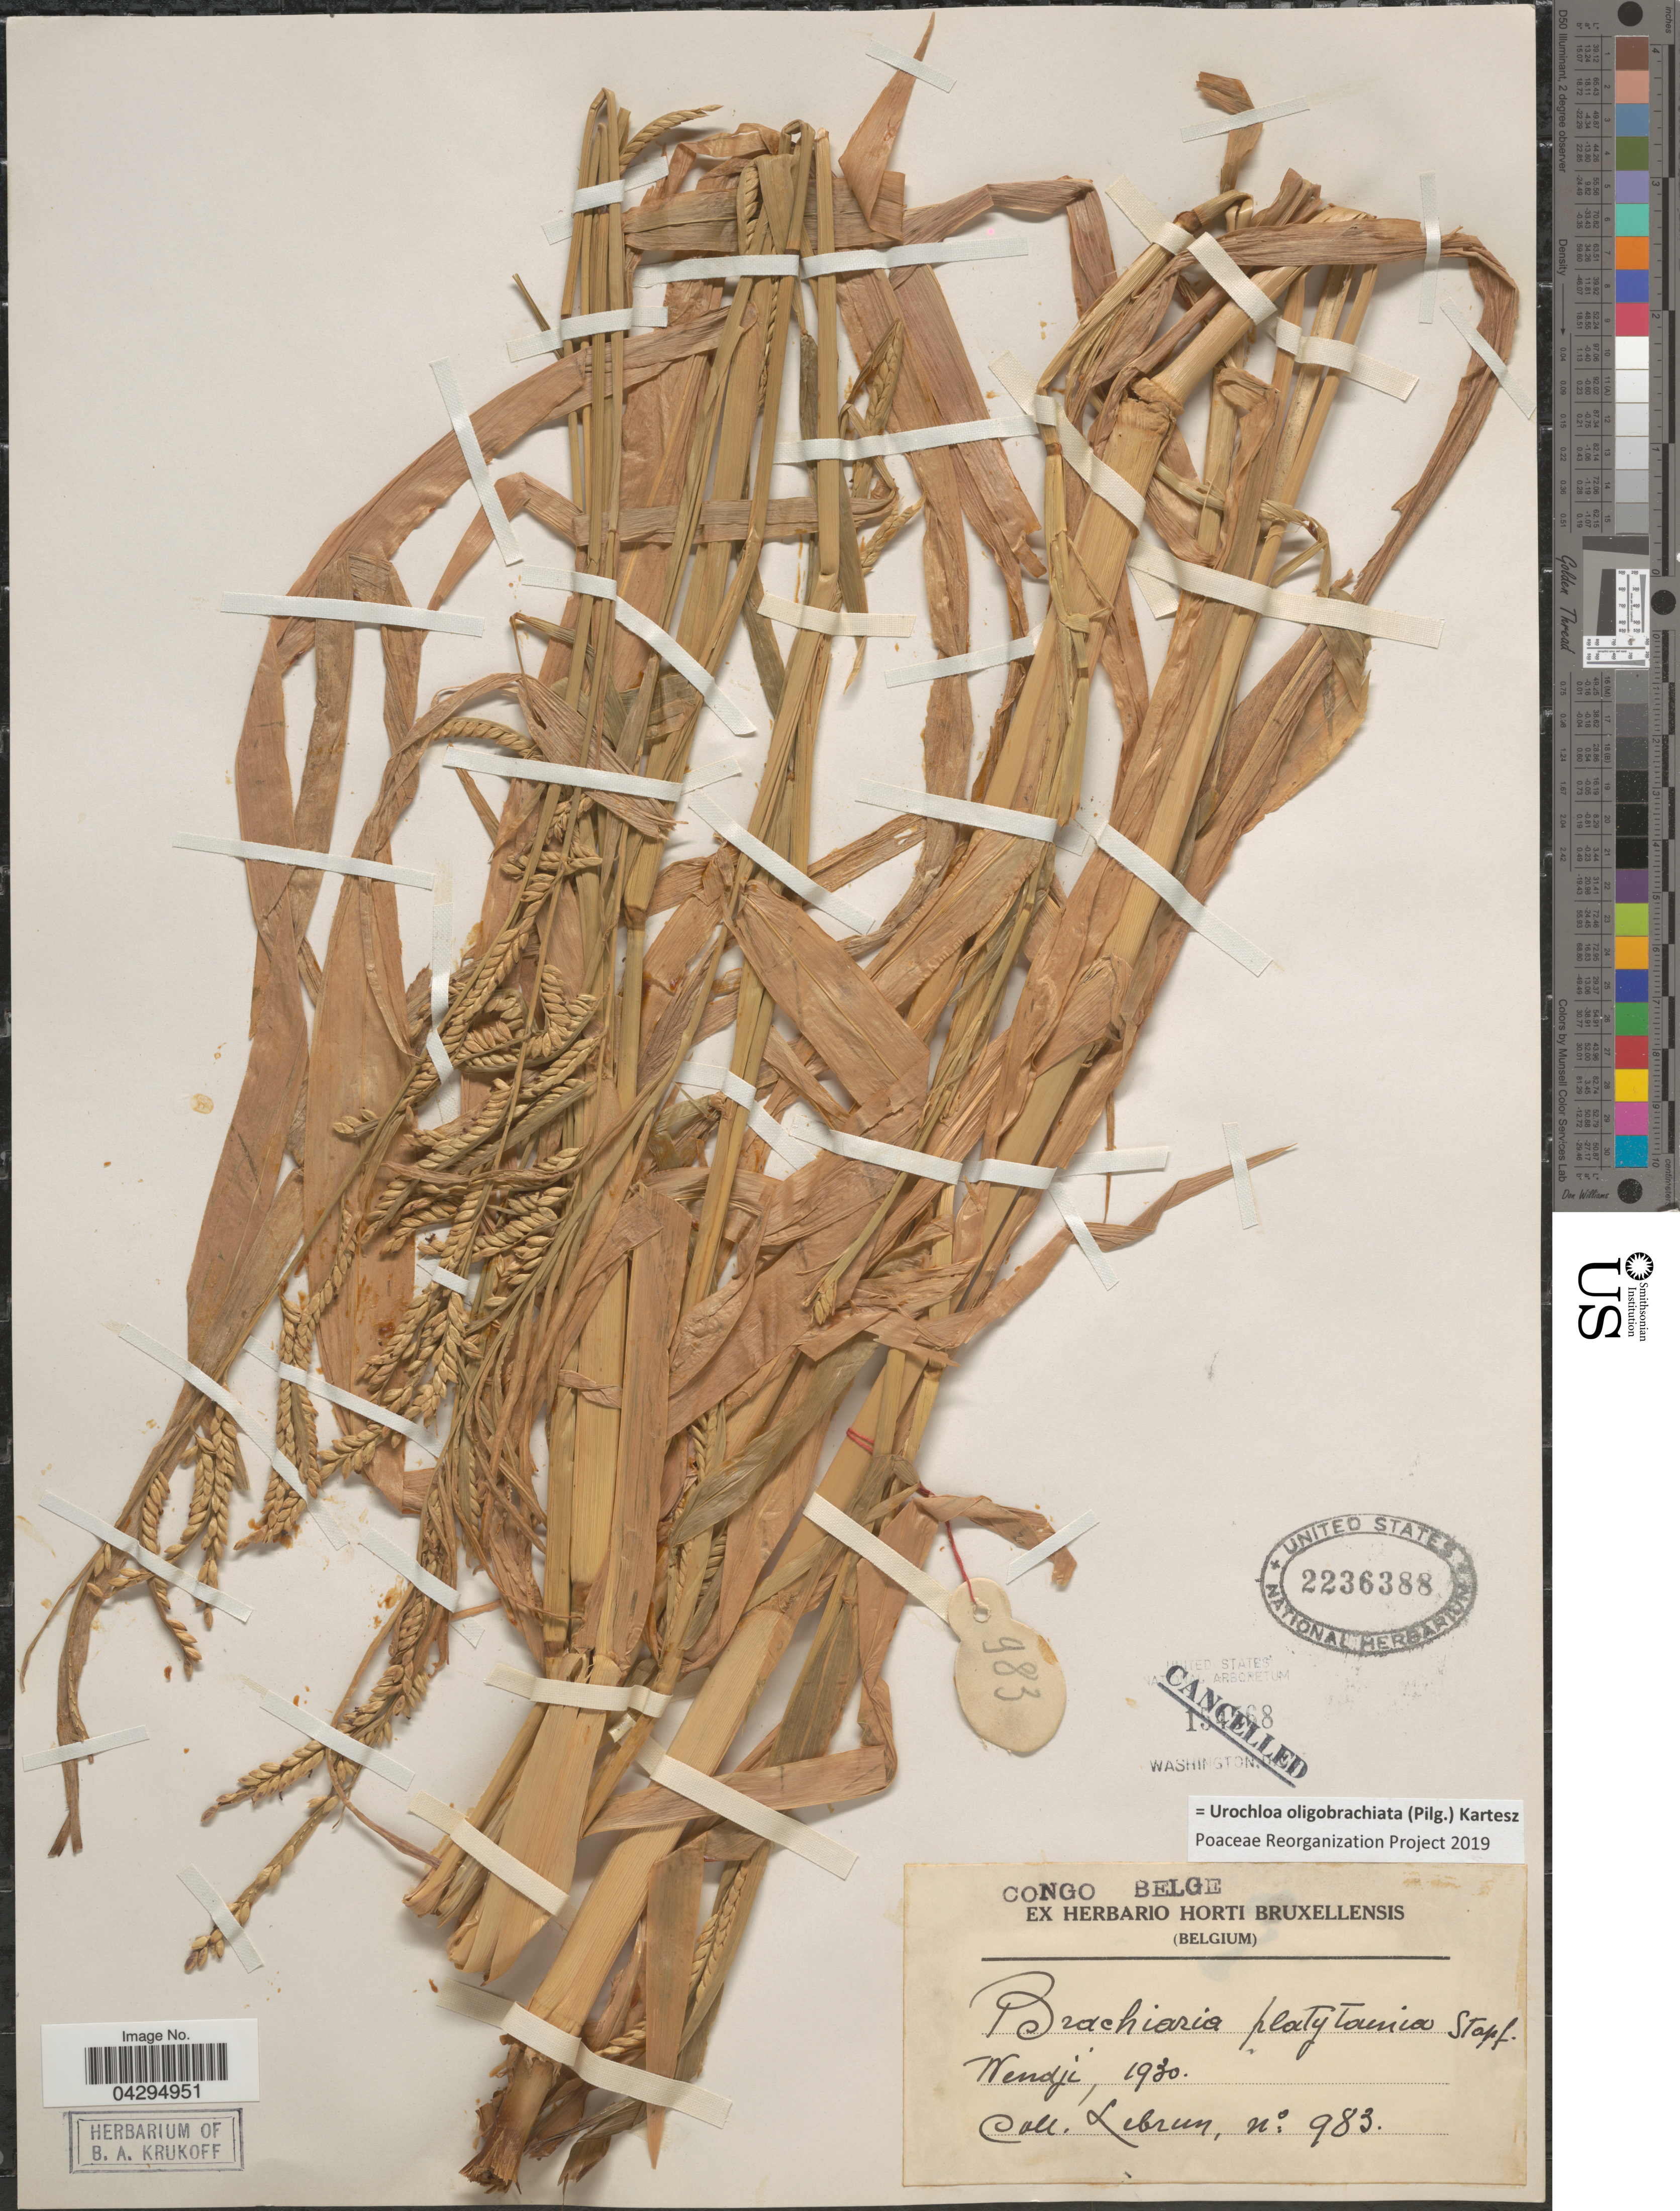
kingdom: Plantae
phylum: Tracheophyta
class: Liliopsida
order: Poales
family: Poaceae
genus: Urochloa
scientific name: Urochloa oligobrachiata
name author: (Pilg.) Kartesz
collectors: J.A. Lebrun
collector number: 983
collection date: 1930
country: Congo, Democratic Republic of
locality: Congo Belge. Wendji.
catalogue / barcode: US 2236388